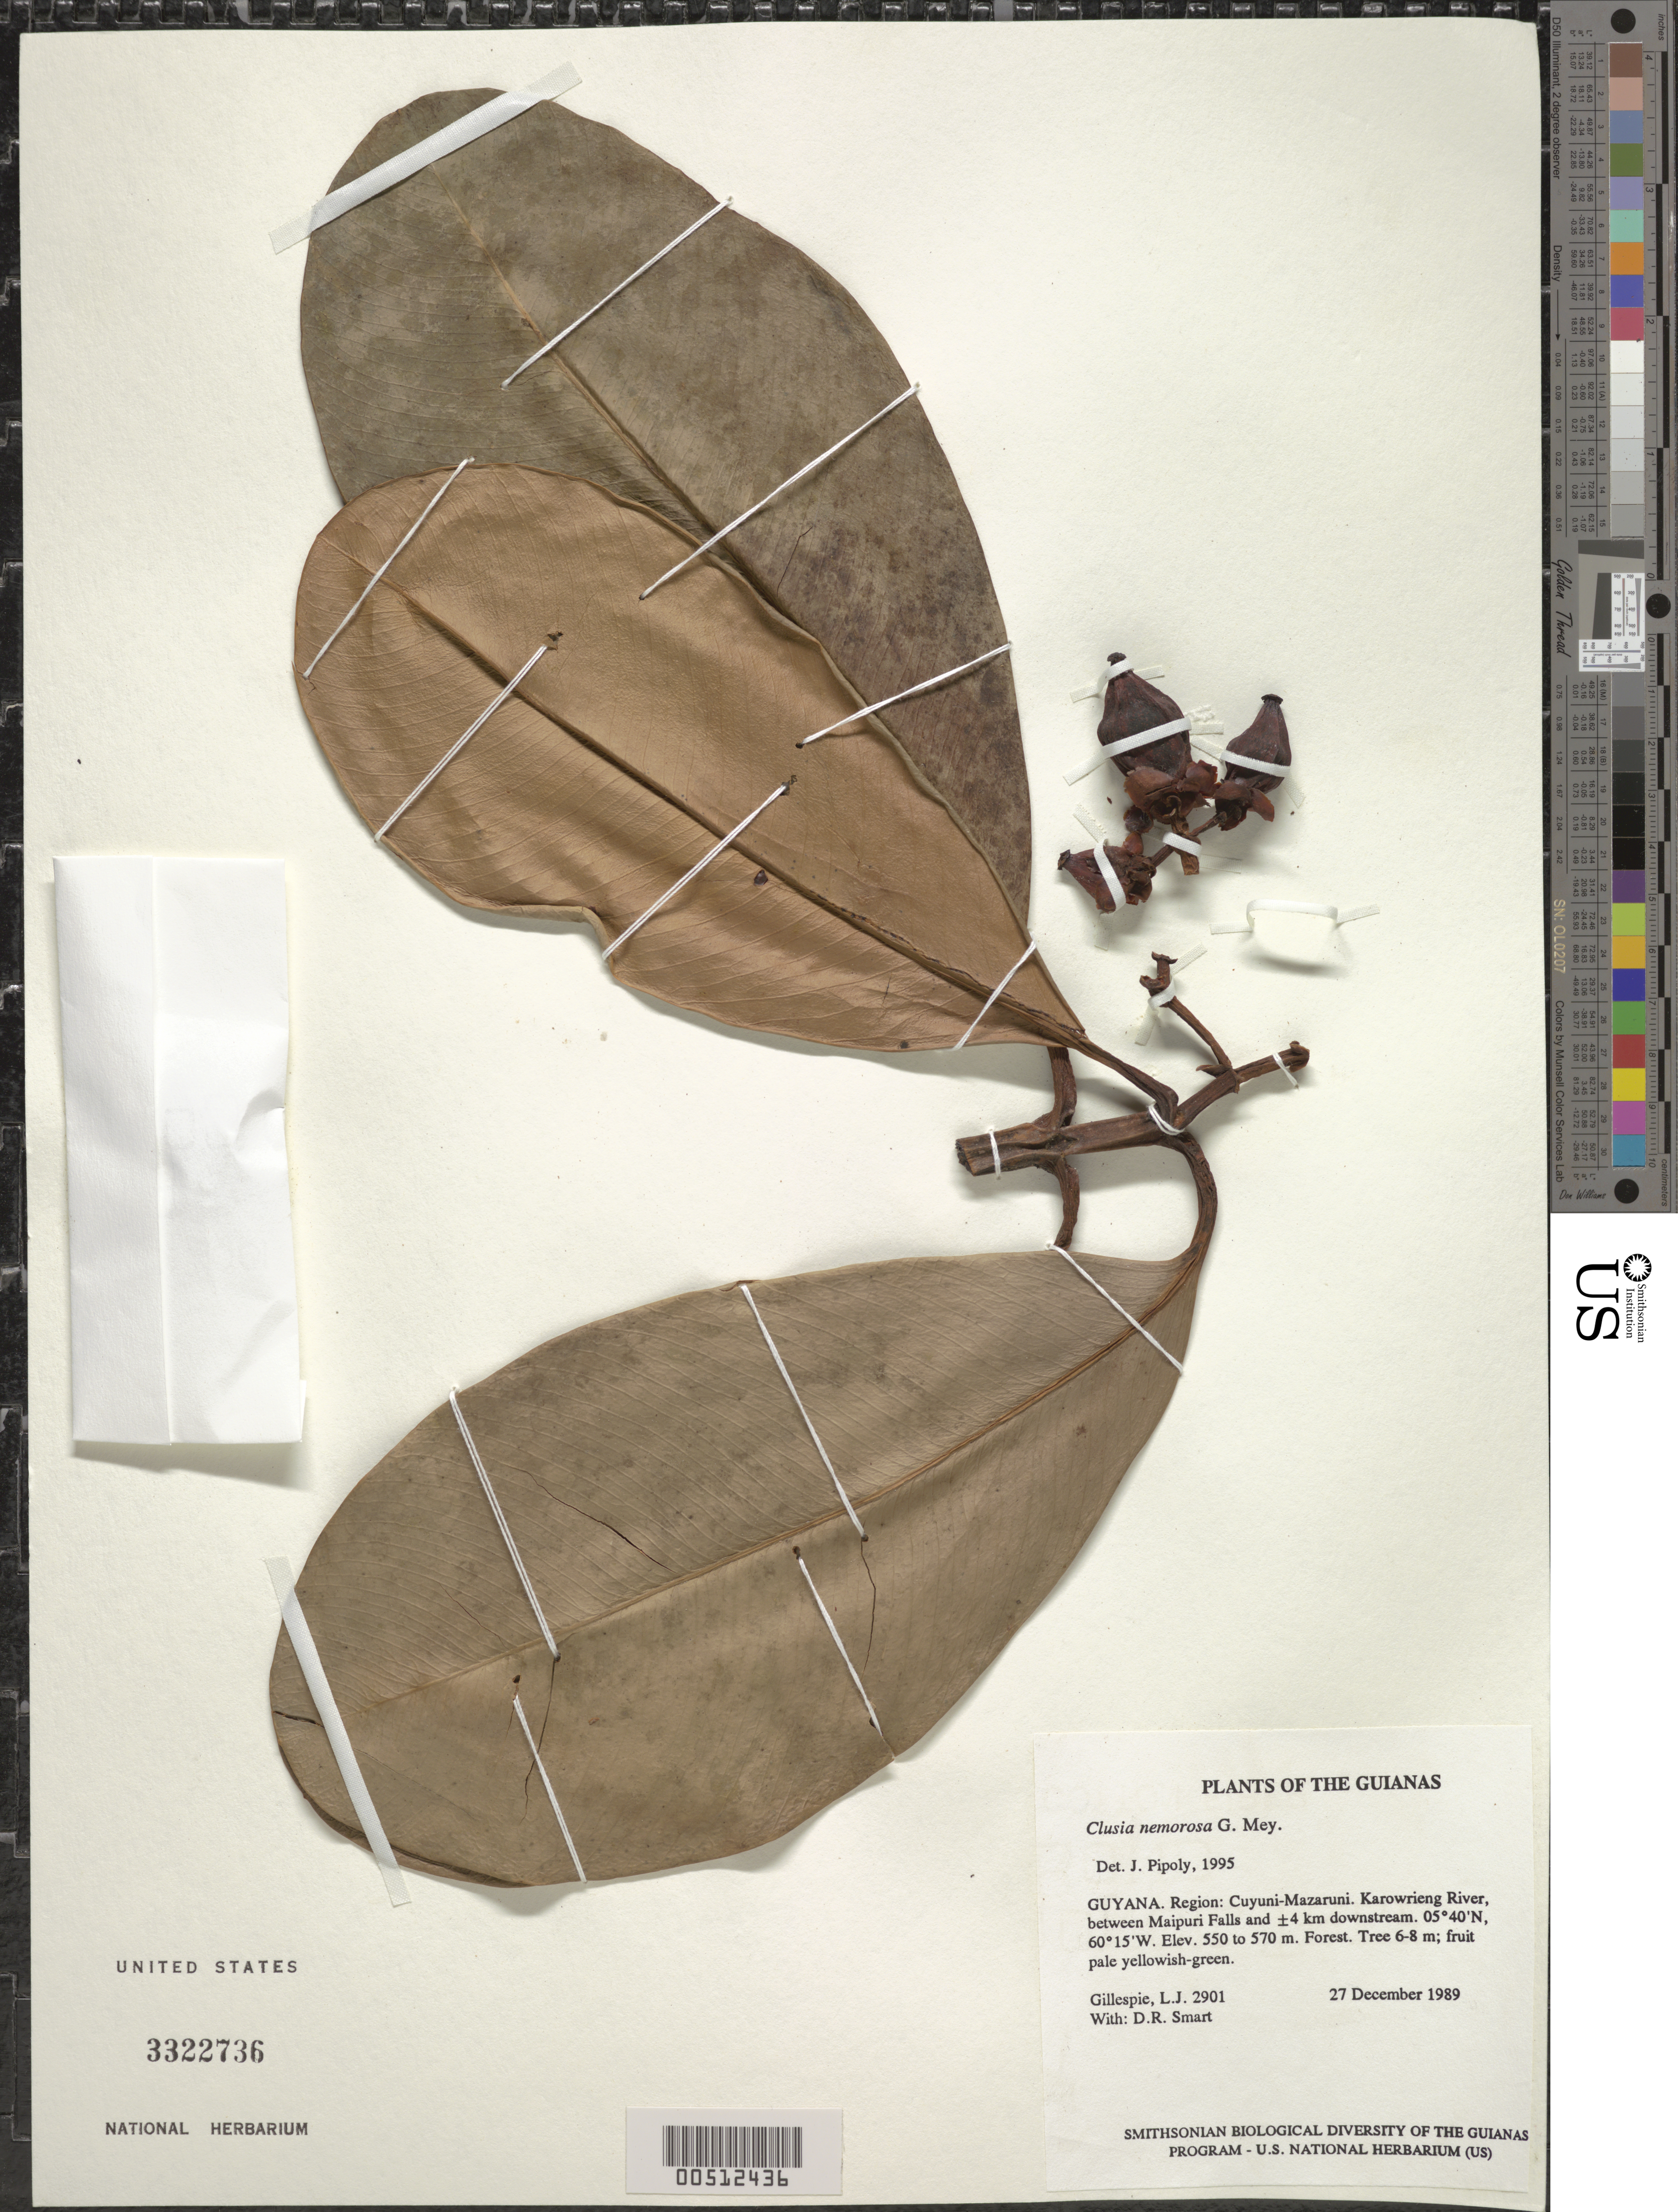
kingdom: Plantae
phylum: Tracheophyta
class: Magnoliopsida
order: Malpighiales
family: Clusiaceae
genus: Clusia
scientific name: Clusia nemorosa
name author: G. Mey.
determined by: Pipoly, J. J., III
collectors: L. J. Gillespie & D. R. Smart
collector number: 2901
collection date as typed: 27 December 1989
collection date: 1989-12-27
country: Guyana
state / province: Cuyuni-Mazaruni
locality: Karowrieng River, between Maipuri Falls and ±4 km downstream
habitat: Forest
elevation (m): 550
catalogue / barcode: US 3322736